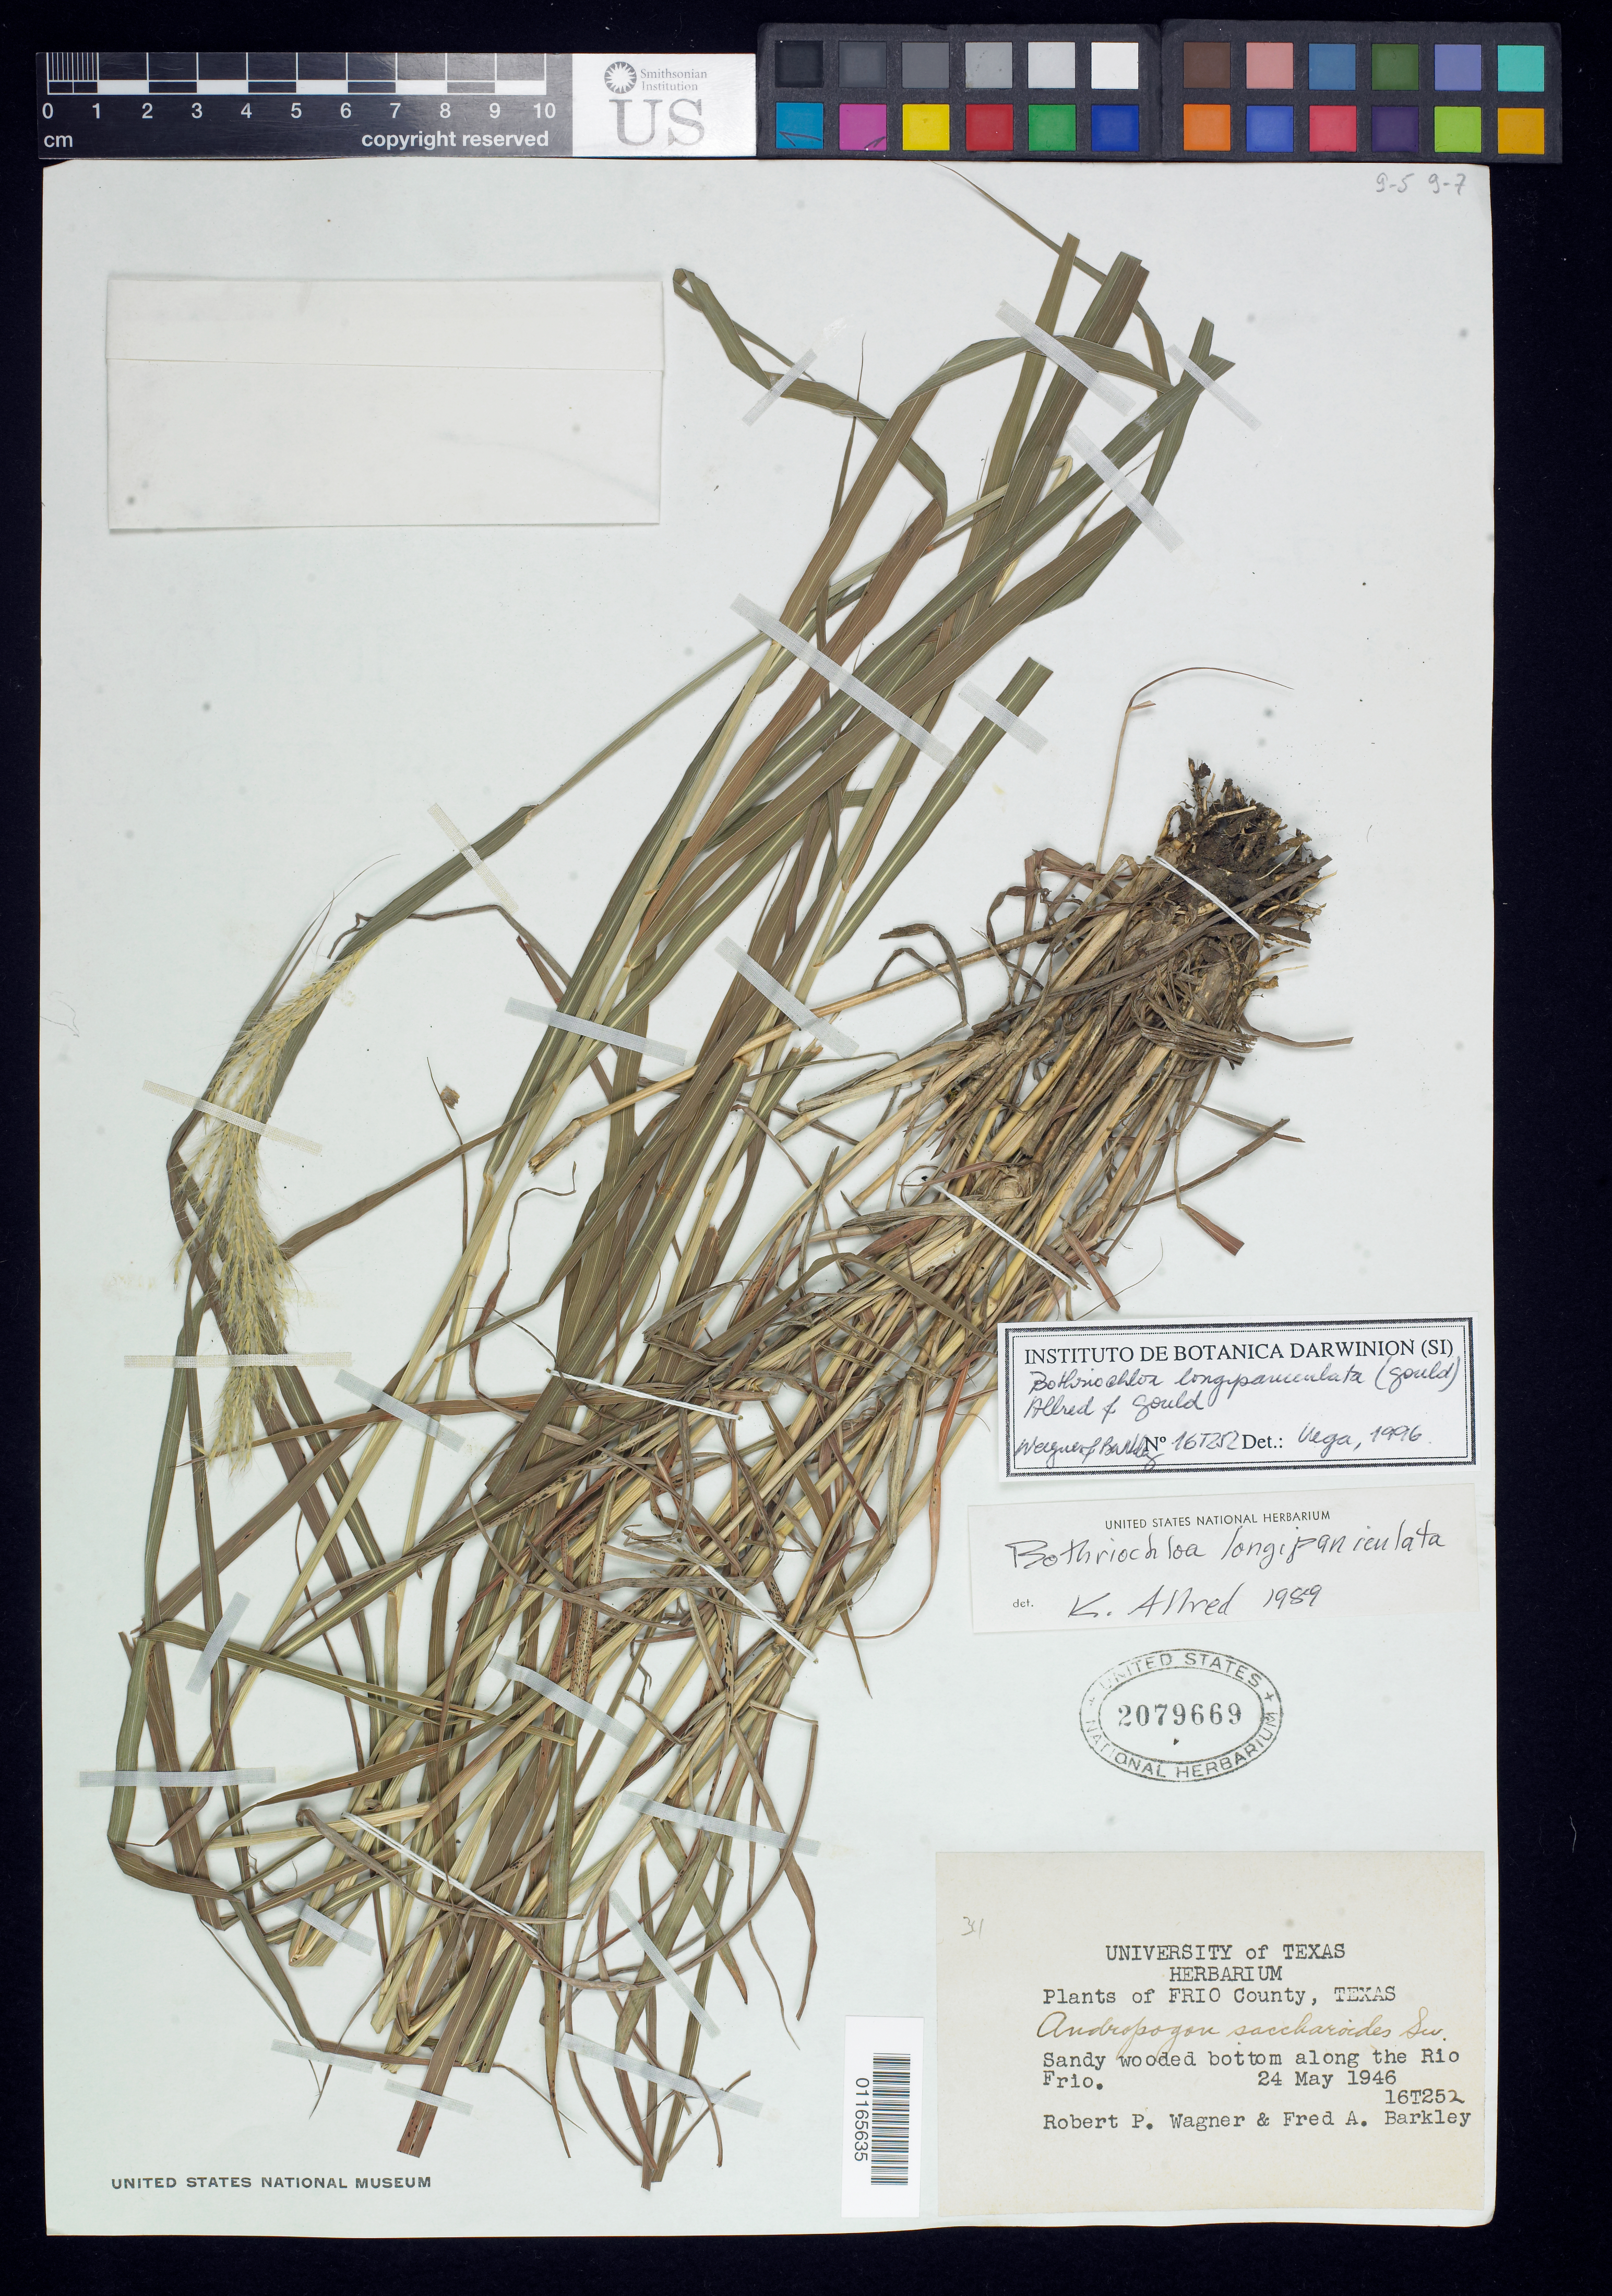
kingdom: Plantae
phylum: Tracheophyta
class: Liliopsida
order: Poales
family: Poaceae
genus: Bothriochloa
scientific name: Bothriochloa longipaniculata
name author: (Gould) Allred & Gould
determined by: Allred, Kelly W., Director & Curator (NMCR), New Mexico State University (UNITED STATES)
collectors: R. P. Wagner & F. A. Barkley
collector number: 16T252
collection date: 1946-05-24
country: United States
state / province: Texas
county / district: Frio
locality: Sandy wooded bottom along the Rio Frio.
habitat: Sandy wooded bottom along the Rio Frio.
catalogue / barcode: US 2079669